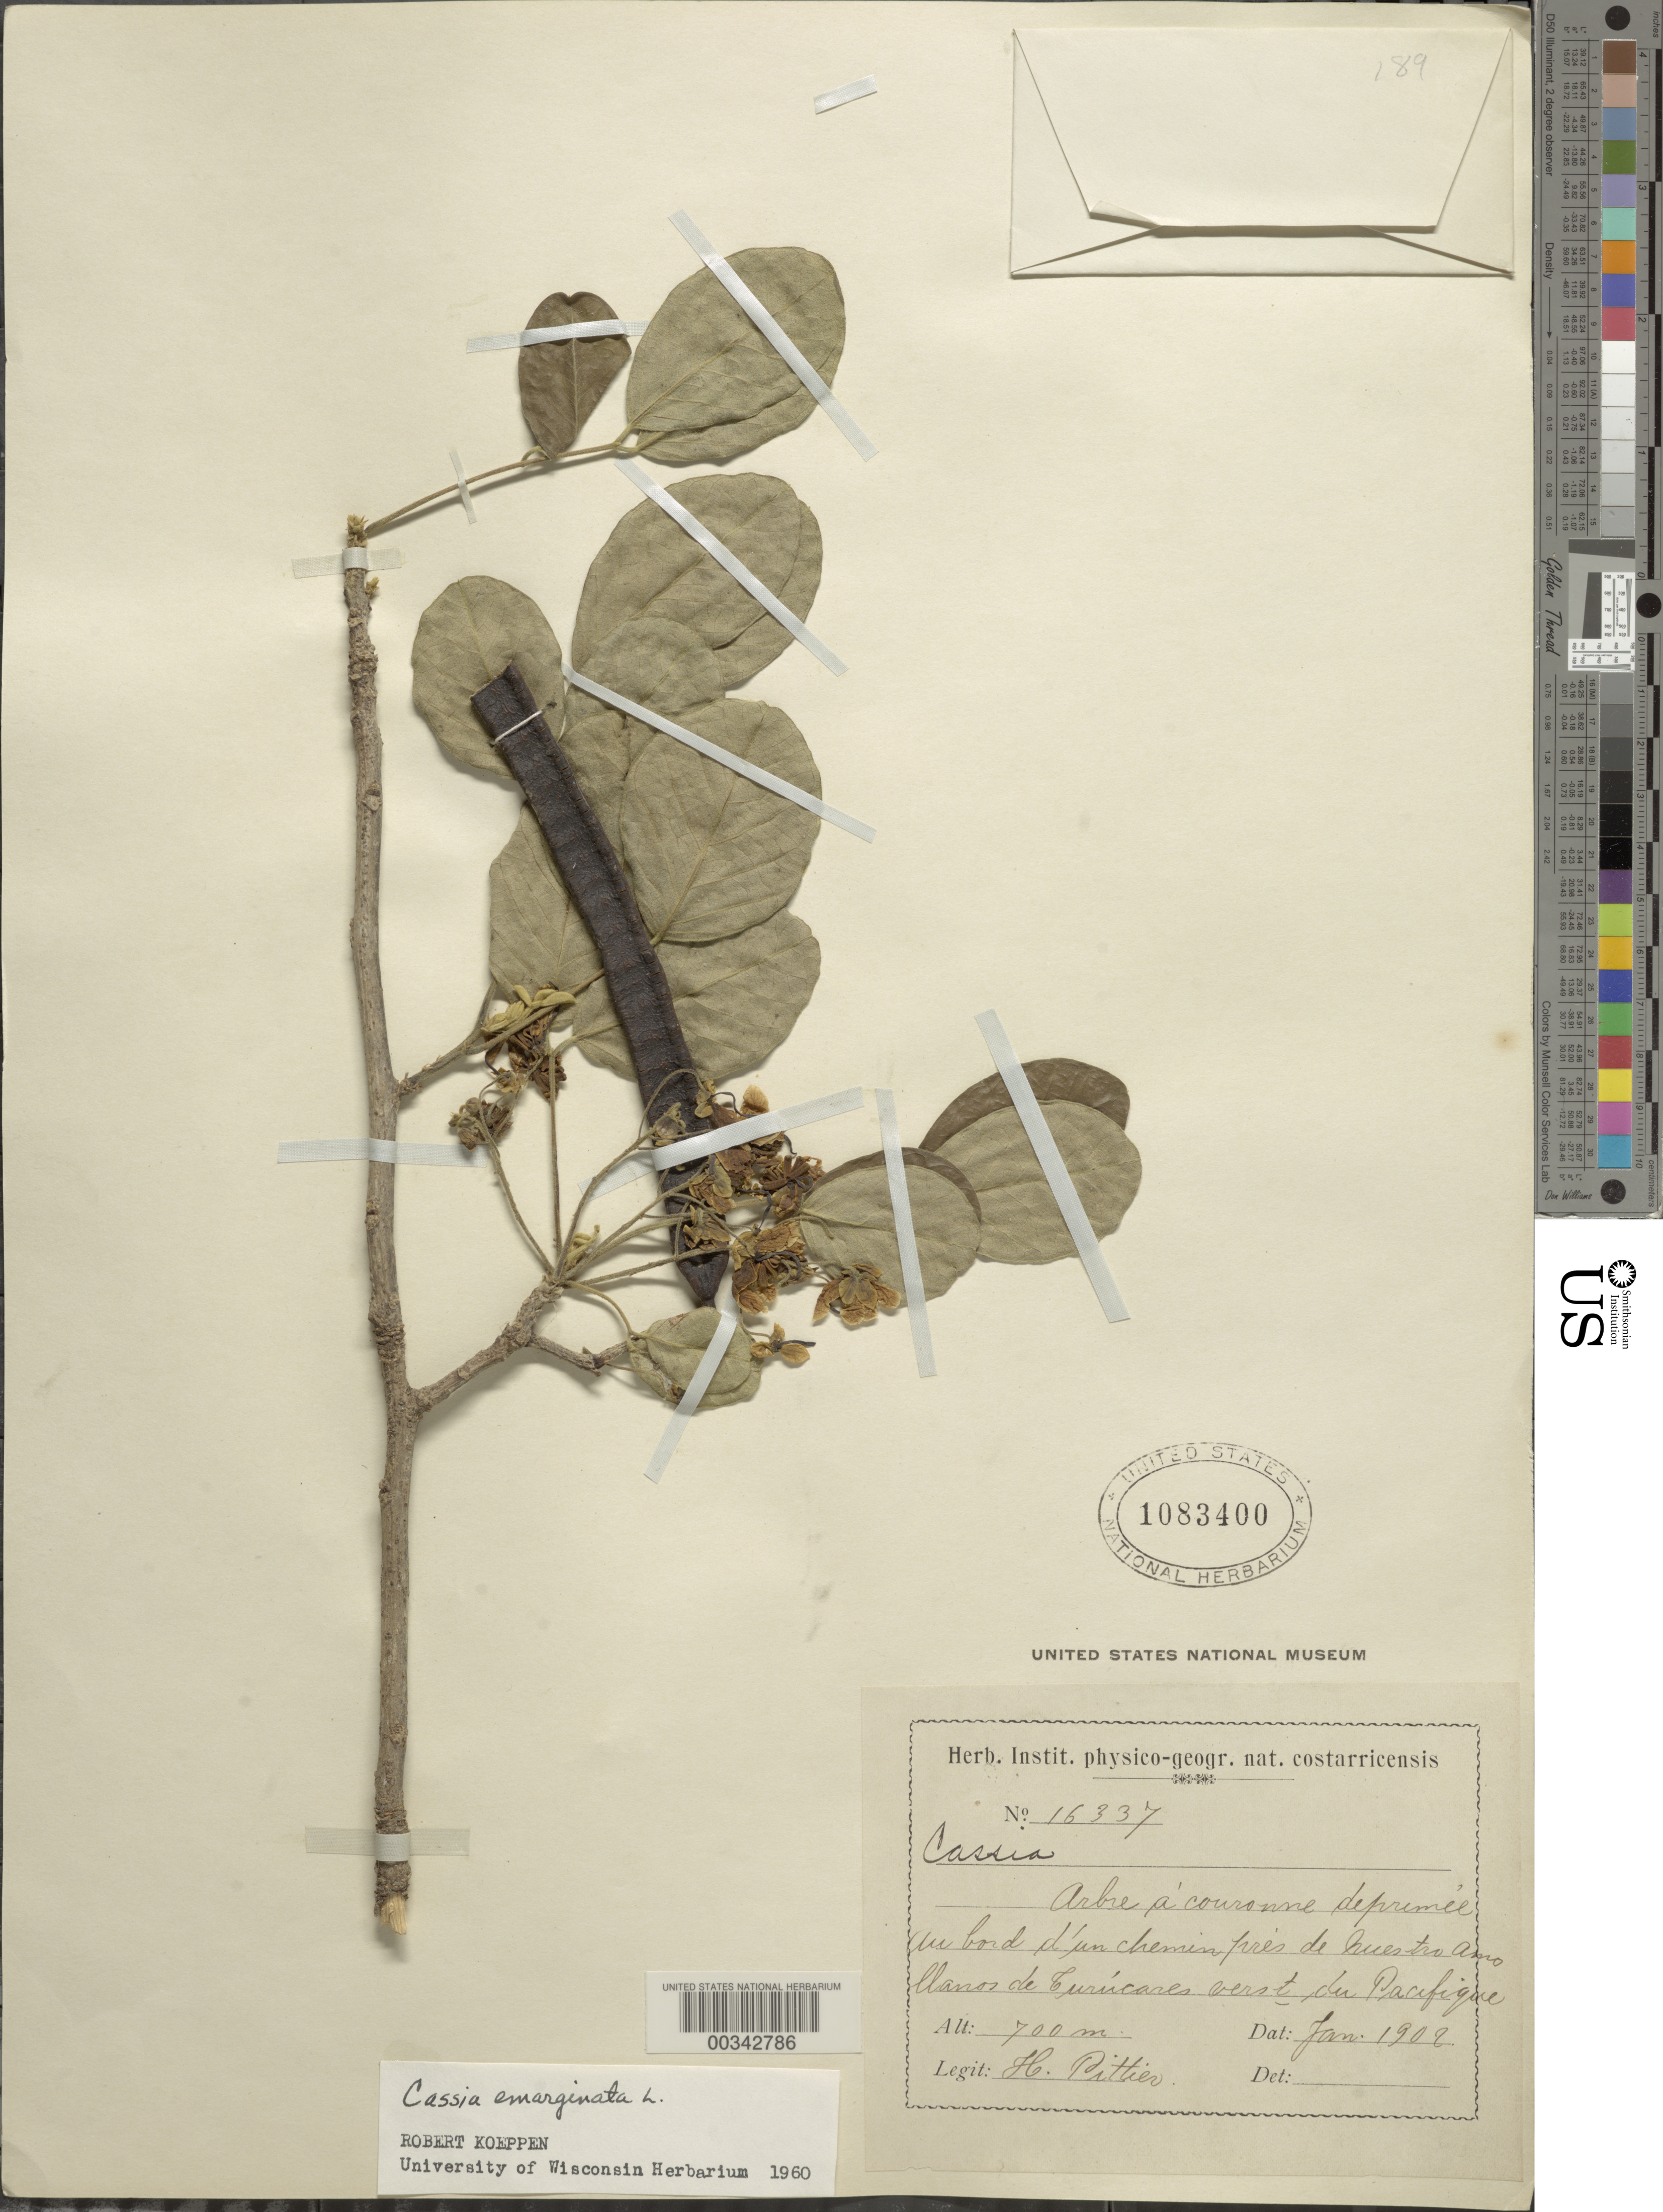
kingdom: Plantae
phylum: Tracheophyta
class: Magnoliopsida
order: Fabales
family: Fabaceae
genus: Senna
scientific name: Senna emarginata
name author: L.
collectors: H. F. Pittier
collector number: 16337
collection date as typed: Jan 1902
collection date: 1902-01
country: Costa Rica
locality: Near Nuestro Amo Llanos de Turucares spilling into the Pacific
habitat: Edge if road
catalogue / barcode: US 1083400